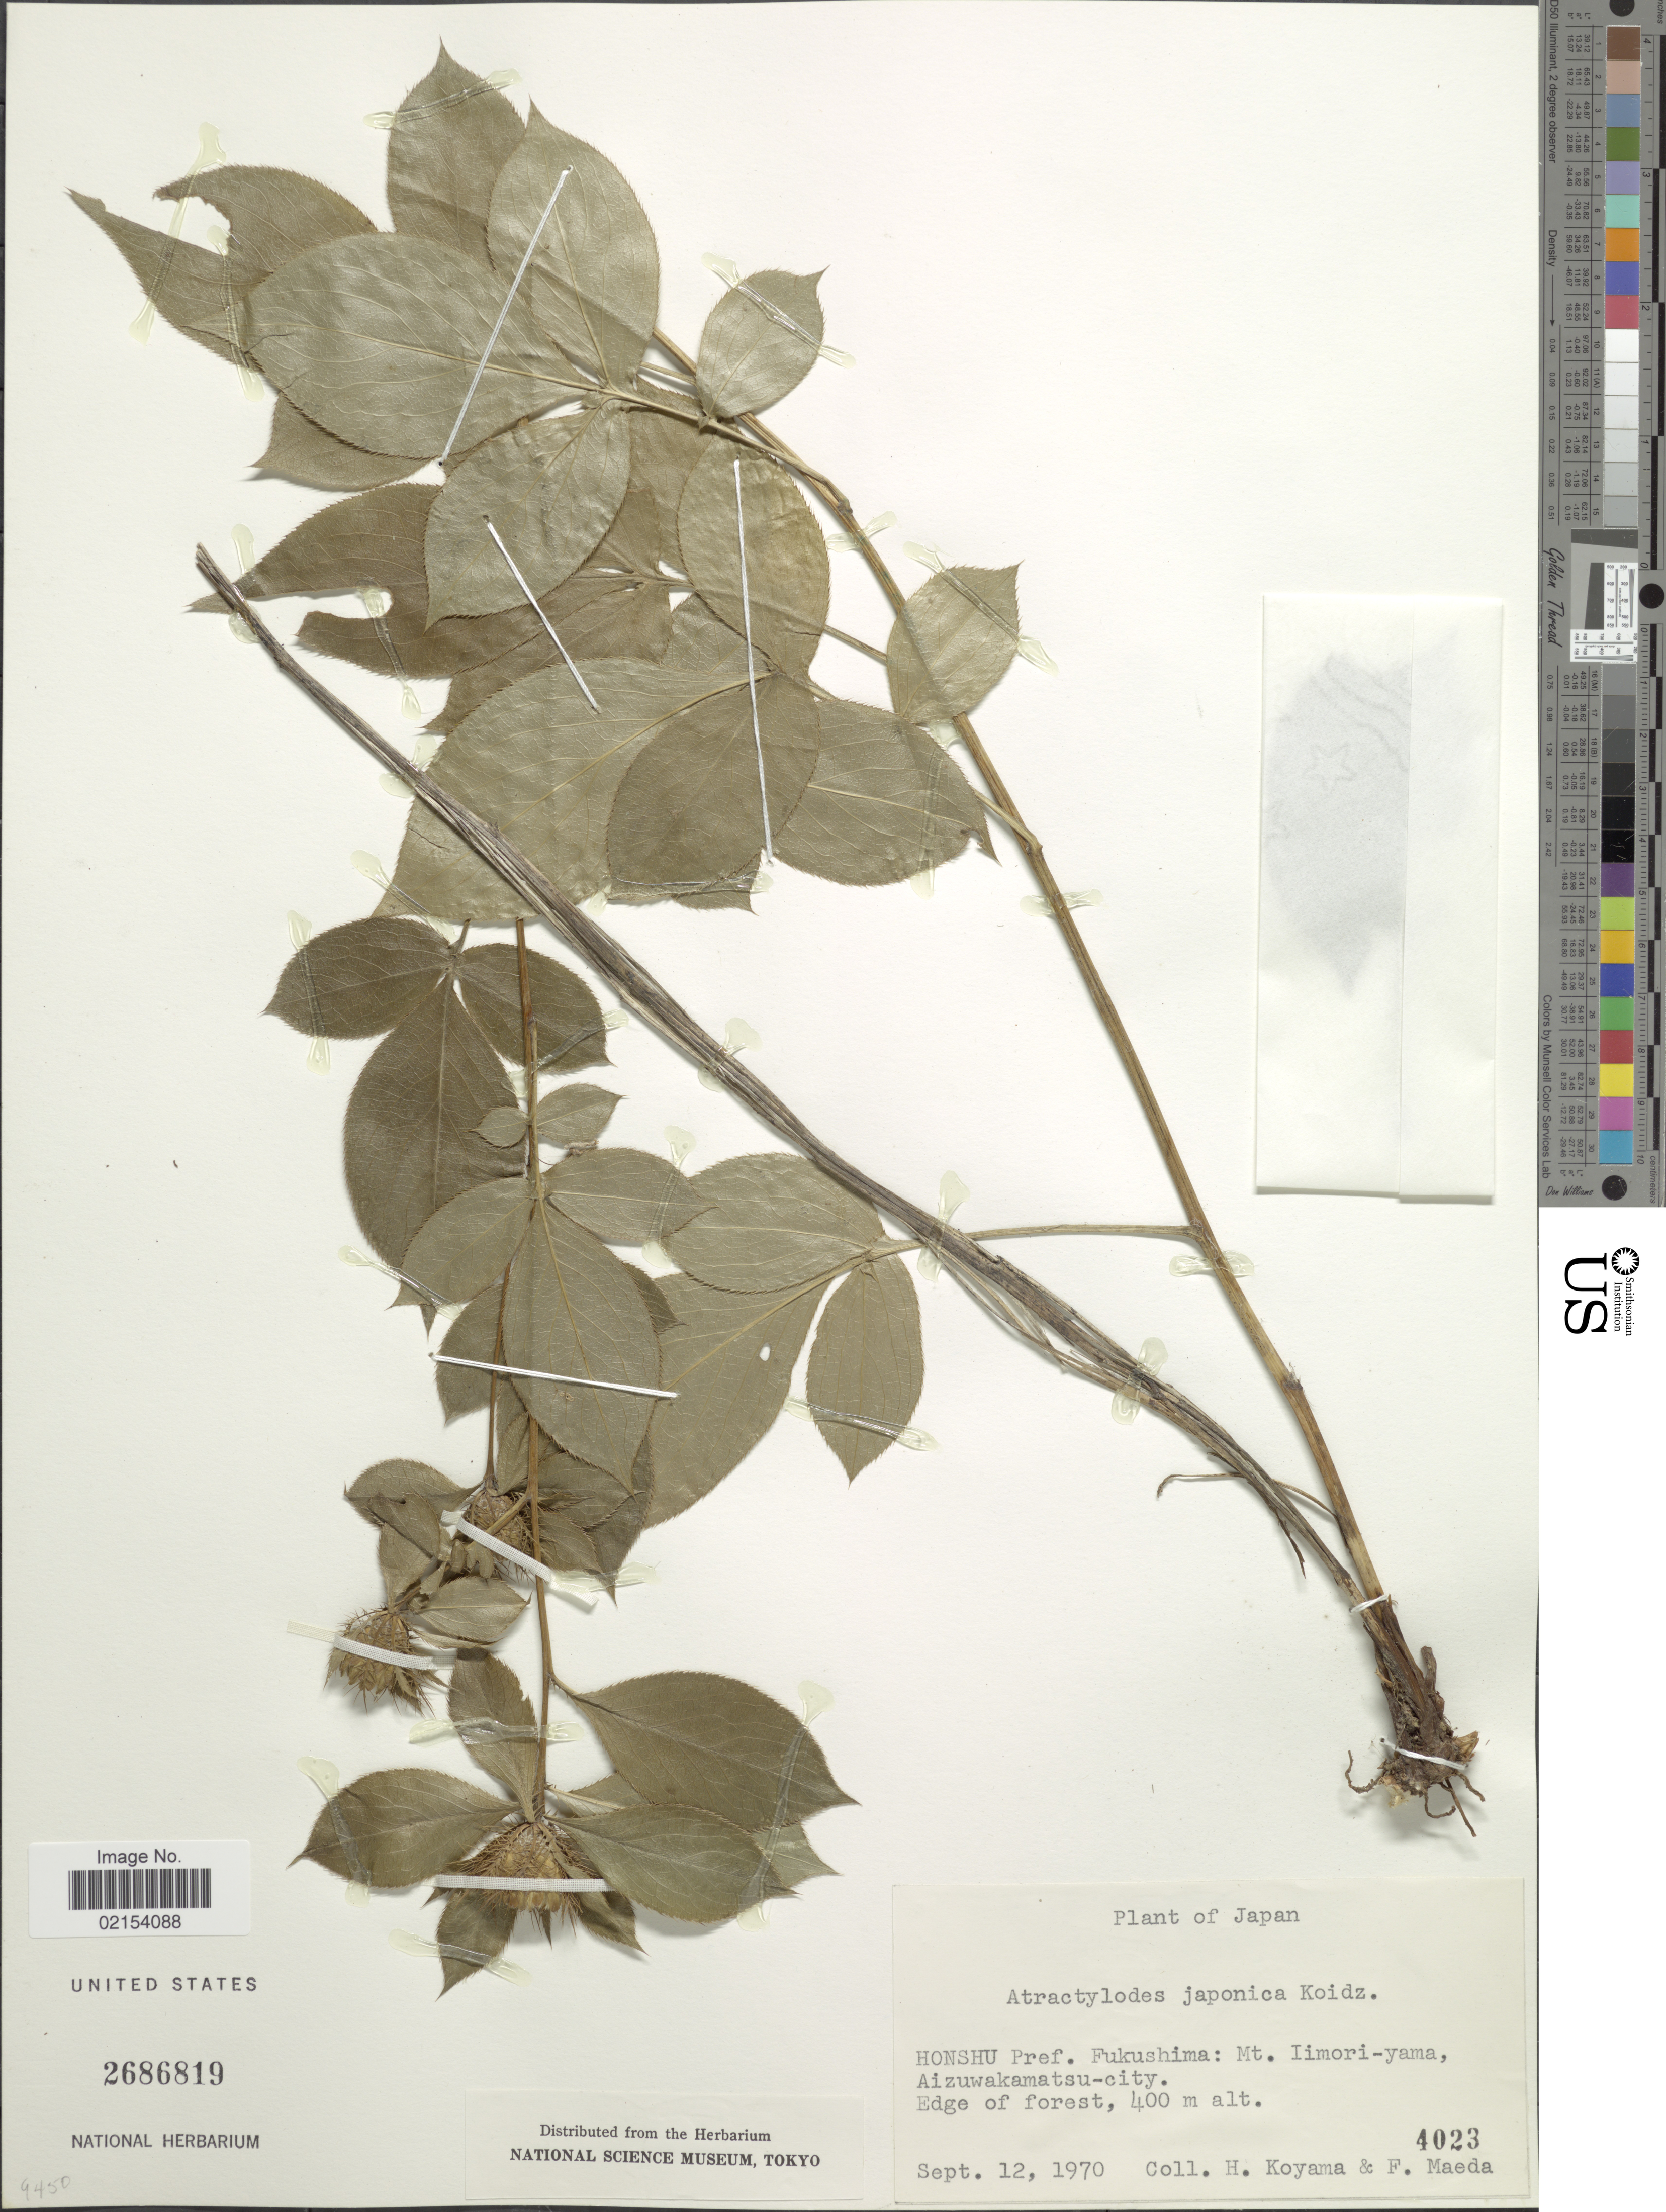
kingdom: Plantae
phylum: Tracheophyta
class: Magnoliopsida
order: Asterales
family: Asteraceae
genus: Atractylodes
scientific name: Atractylodes japonica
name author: Koidz. ex Kitam.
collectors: H. Koyama & F. Maeda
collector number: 4023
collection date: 1970-09-12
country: Japan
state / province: Hukusima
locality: Honshu Pref. Mt. Limori-yama, Aizuwakamatsu-city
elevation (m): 400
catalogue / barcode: US 2686819